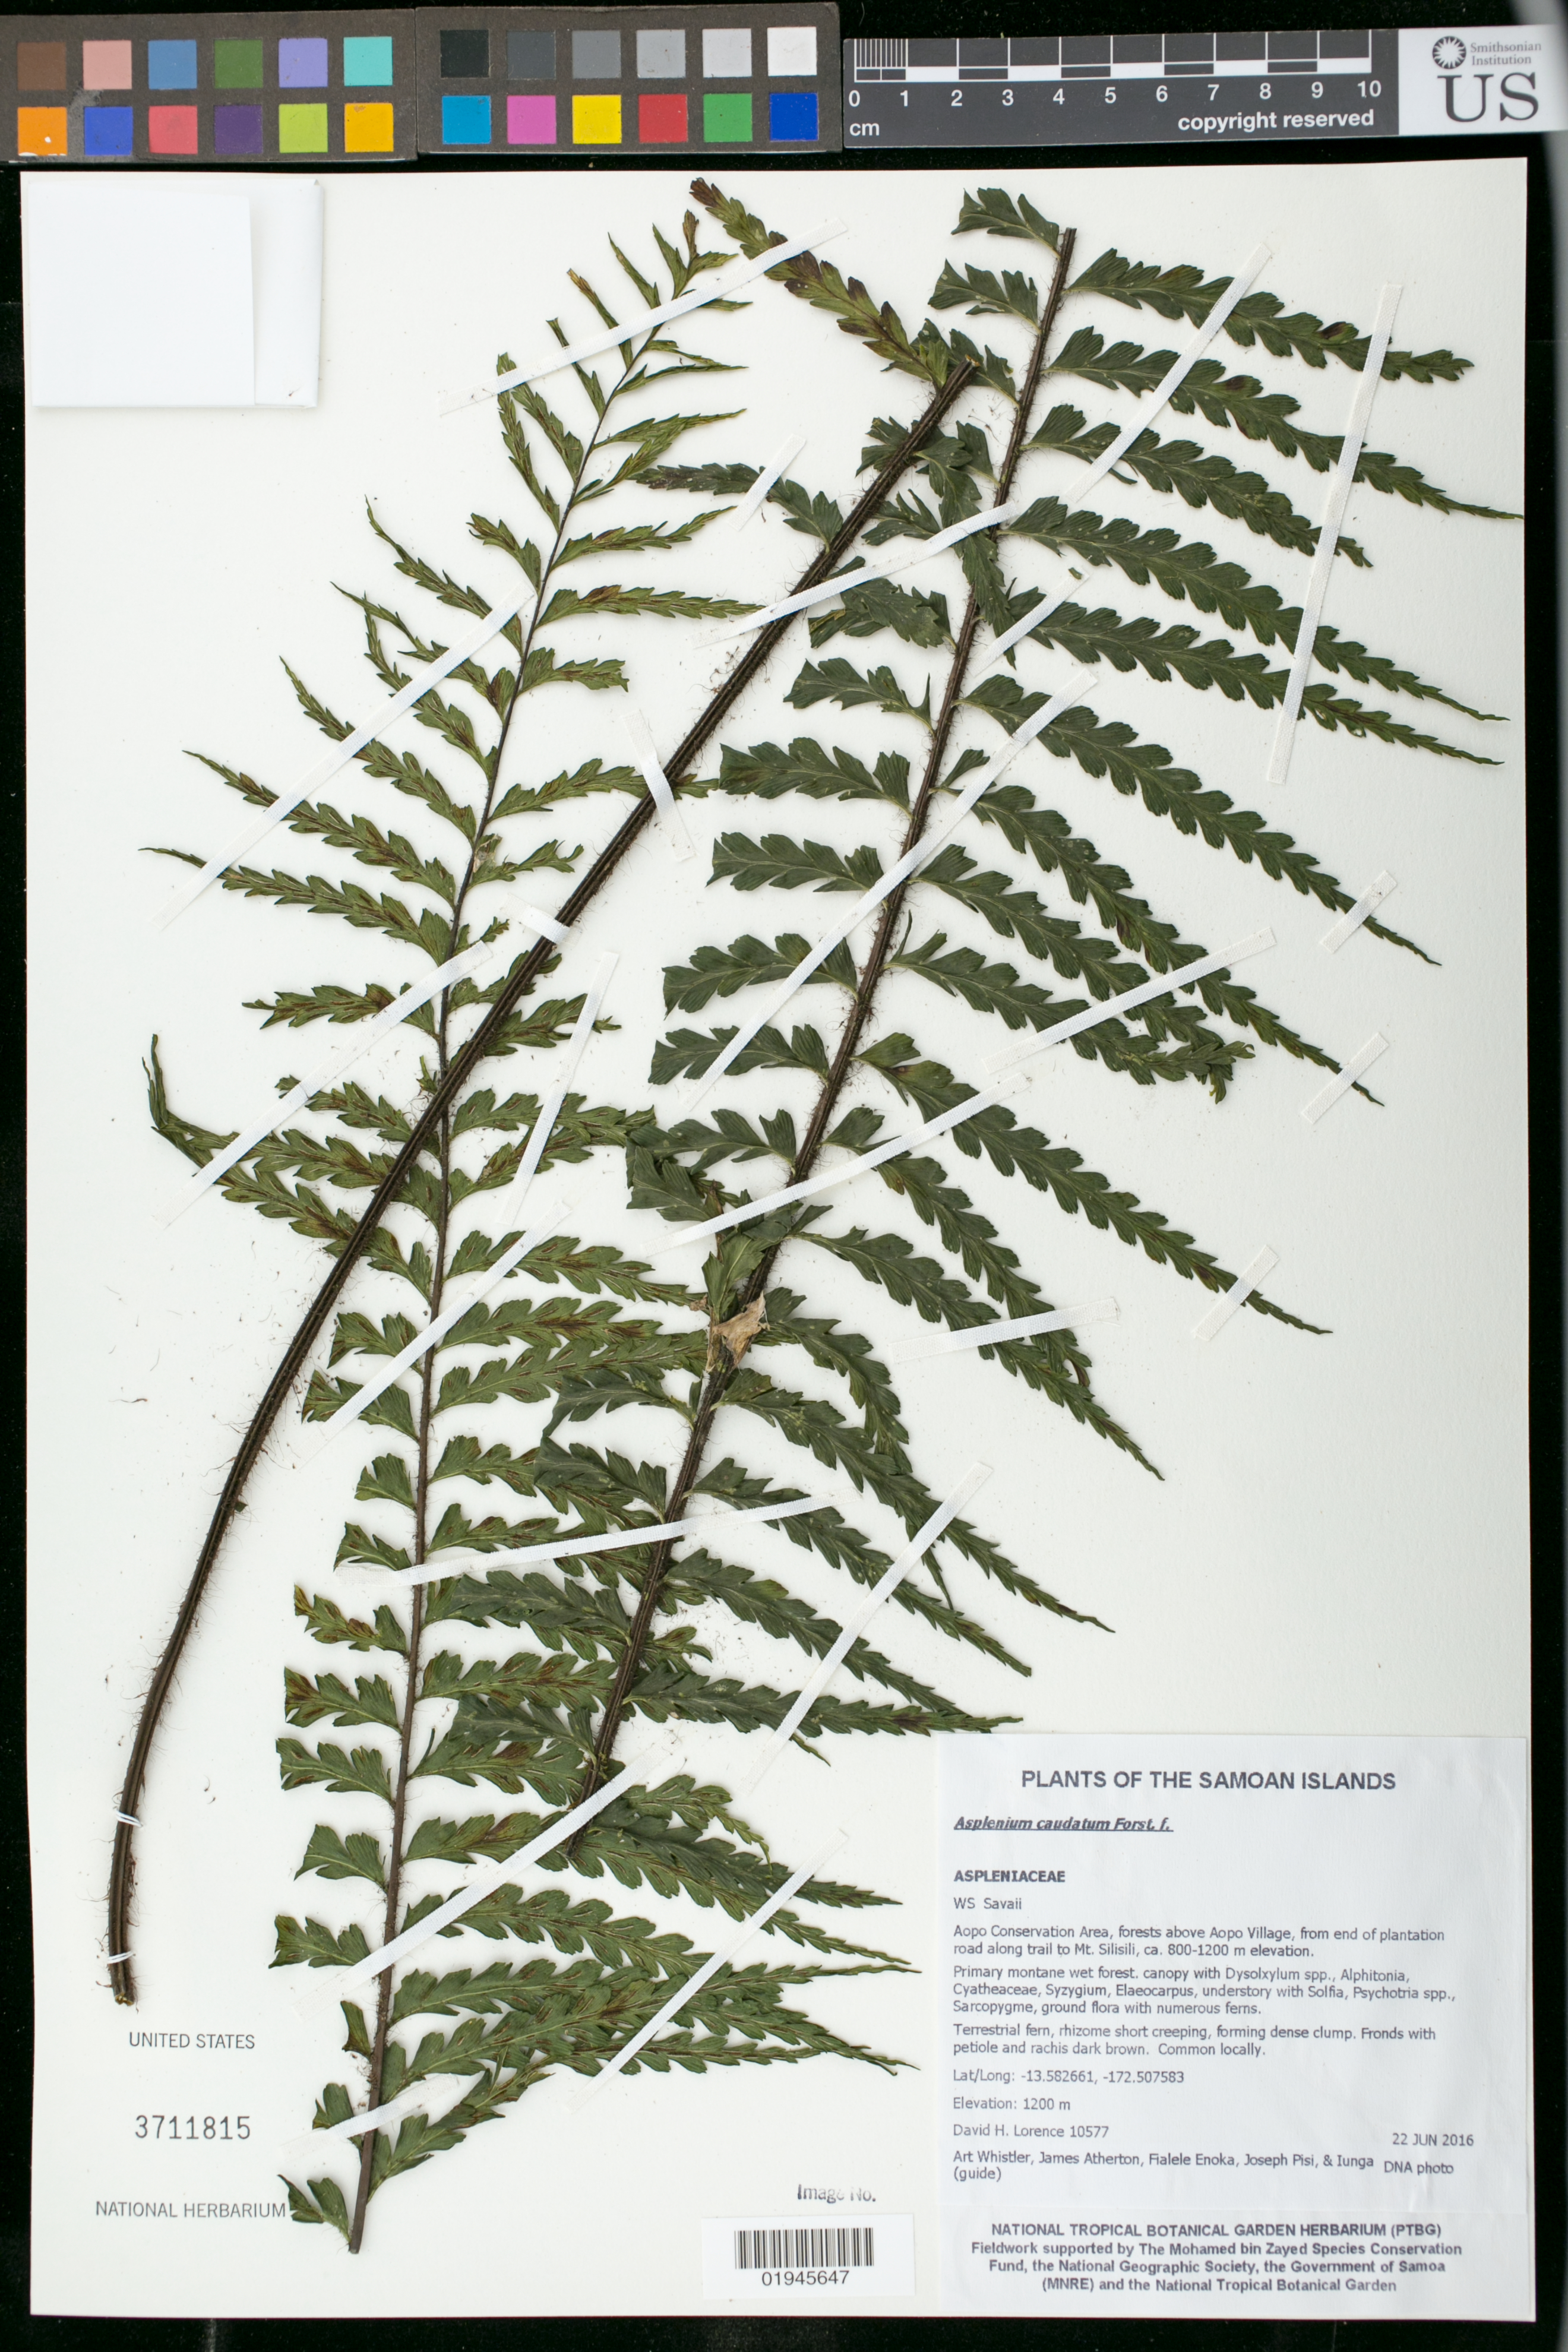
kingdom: Plantae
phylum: Tracheophyta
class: Polypodiopsida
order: Polypodiales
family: Aspleniaceae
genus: Asplenium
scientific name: Asplenium horridum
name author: Kaulf.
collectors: D. Lorence, A. Whistler, J. Atherton, F. Enoka & J. Pisi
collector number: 10577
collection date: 2016-06-22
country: Samoa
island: Savai'i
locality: Aopo Conservation Area, forests above Aopo Village, from end of plantation road along trail to Mt. Silisili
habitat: Primary montane wet forest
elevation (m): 1200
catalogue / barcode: US 3711815